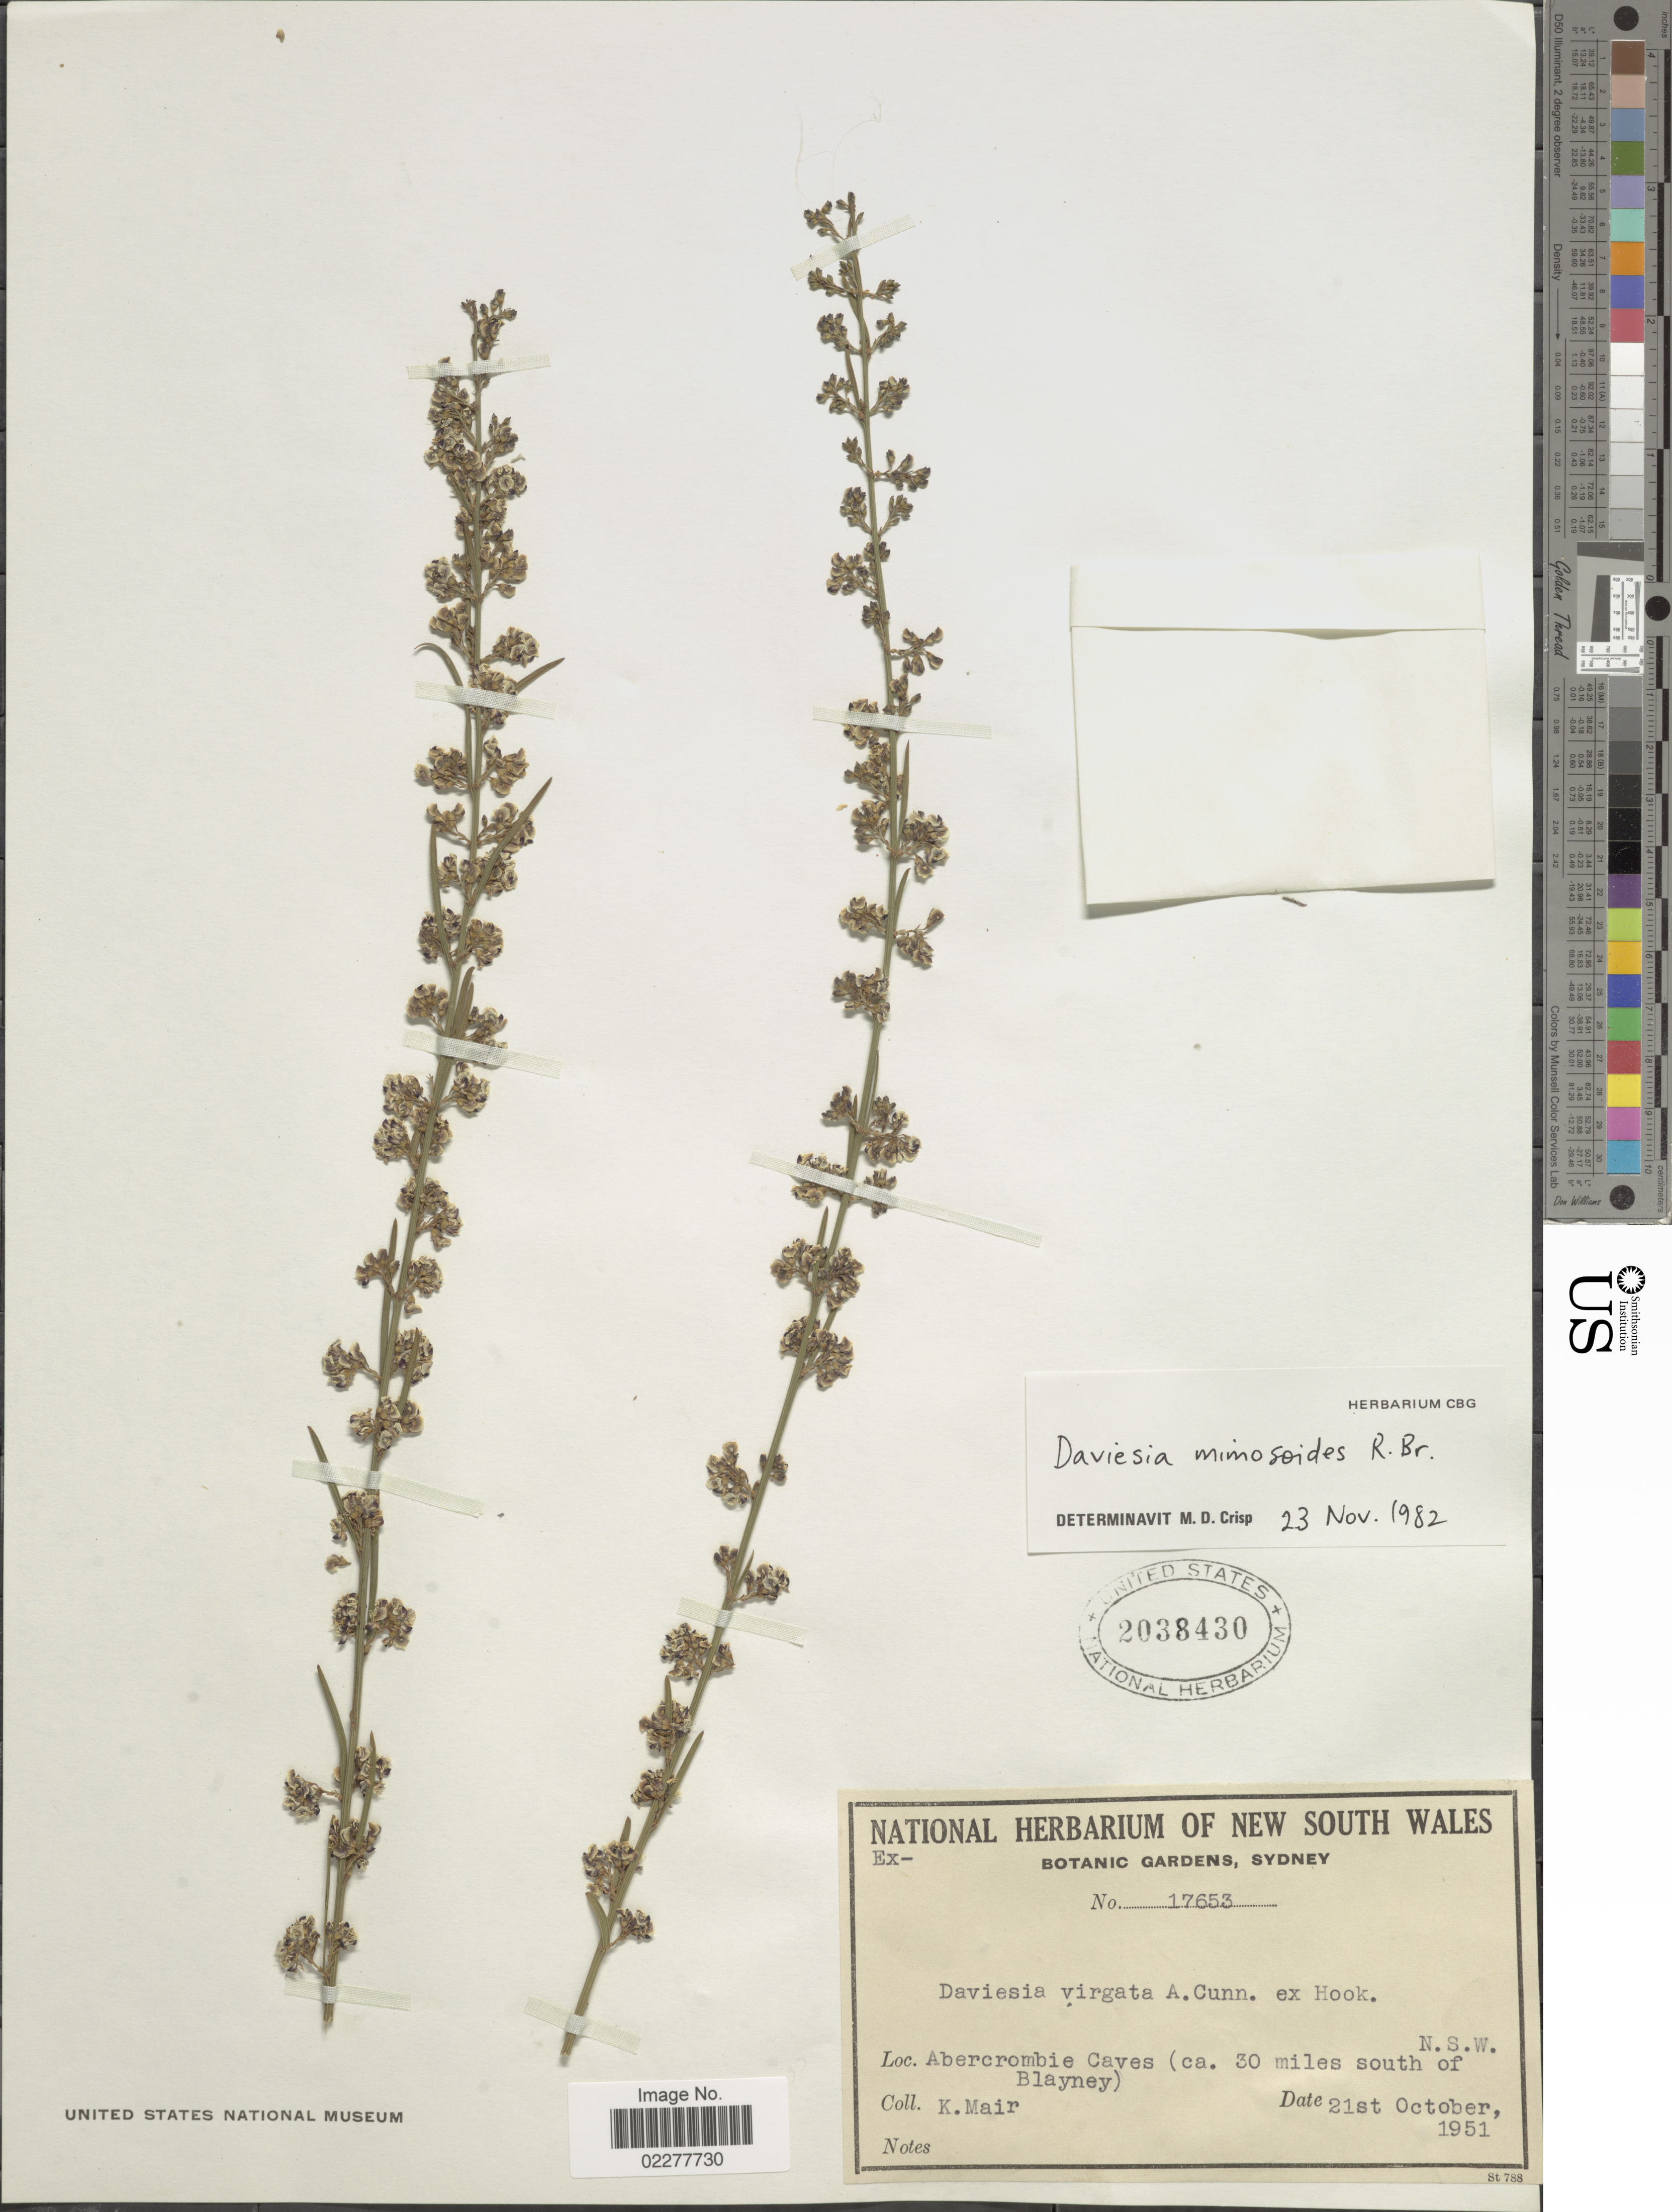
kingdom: Plantae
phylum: Tracheophyta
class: Magnoliopsida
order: Fabales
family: Fabaceae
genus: Daviesia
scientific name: Daviesia mimosoides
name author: R. Br.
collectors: K. Mair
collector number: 17653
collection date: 1951-10-23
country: Australia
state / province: New South Wales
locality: Abercrombie Caves (ca. 30 miles south of Blayney) N.S.W.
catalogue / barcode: US 2038430